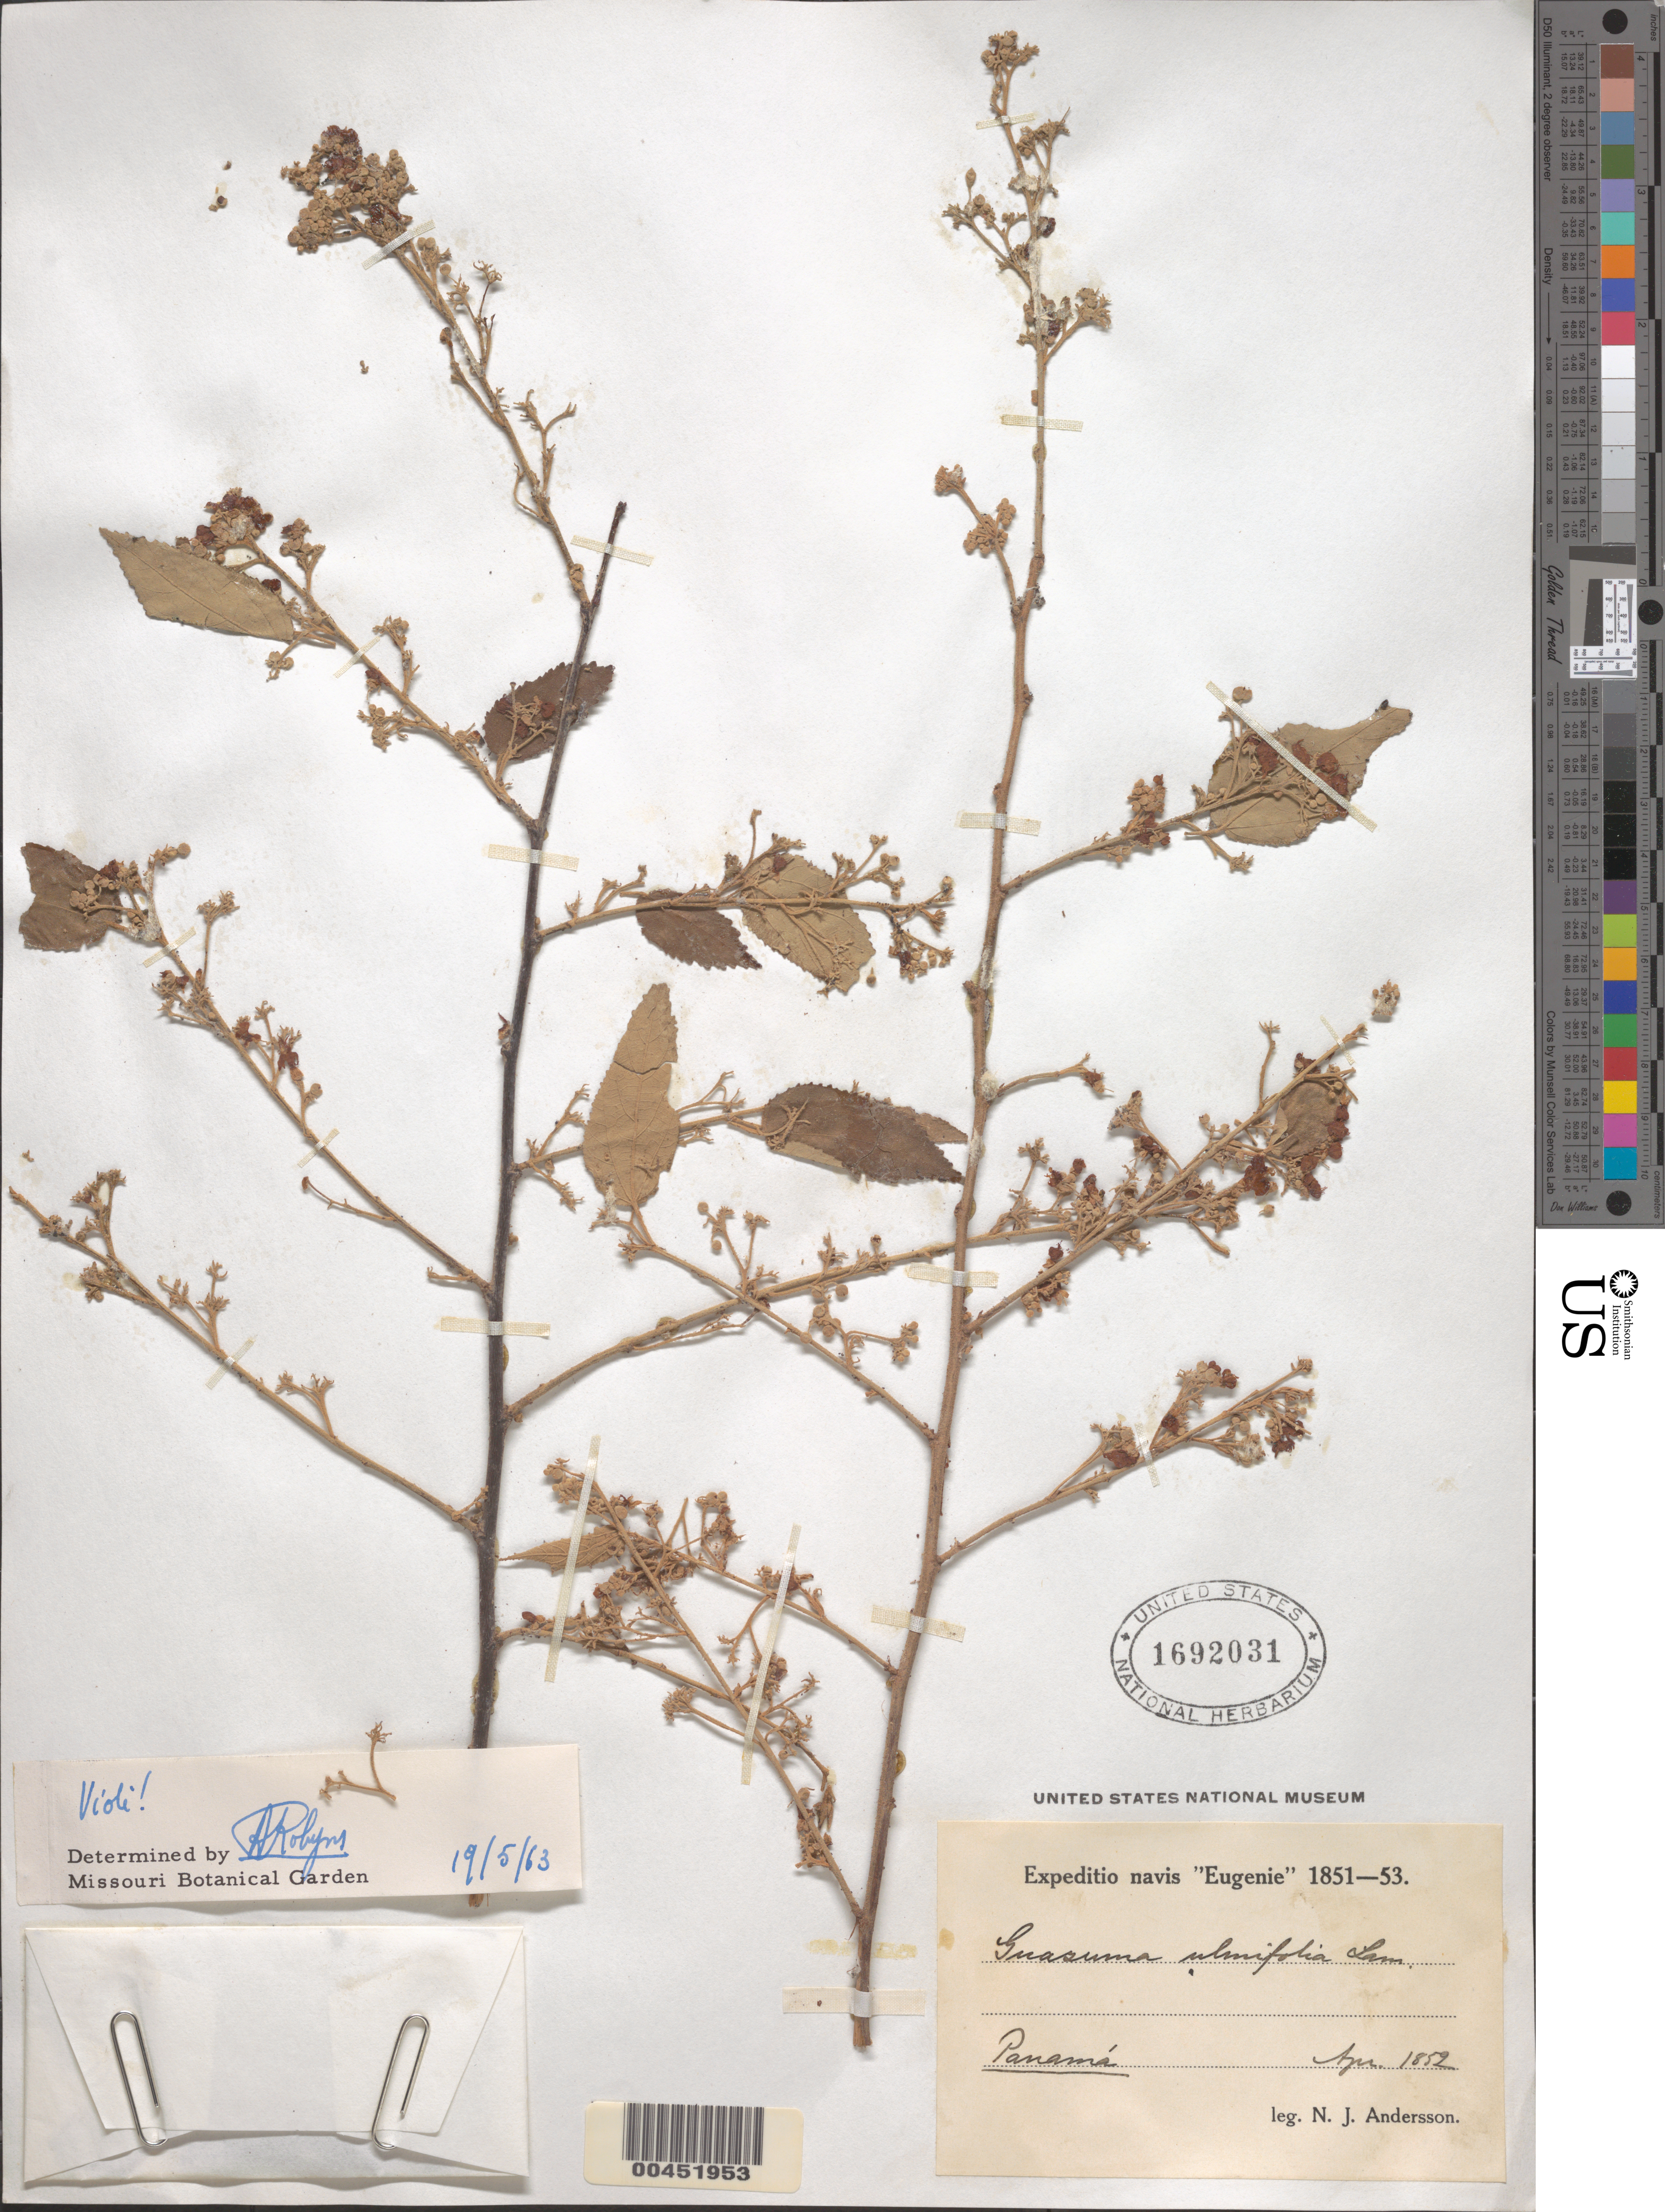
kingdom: Plantae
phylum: Tracheophyta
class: Magnoliopsida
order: Malvales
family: Malvaceae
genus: Guazuma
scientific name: Guazuma ulmifolia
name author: Lam.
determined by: Robyns, A. G. M.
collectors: N. J. Andersson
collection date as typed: Apr 1852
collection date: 1852-04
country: Panama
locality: NW of Boquete towards Parque Nacional Volcan Baru.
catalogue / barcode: US 1692031